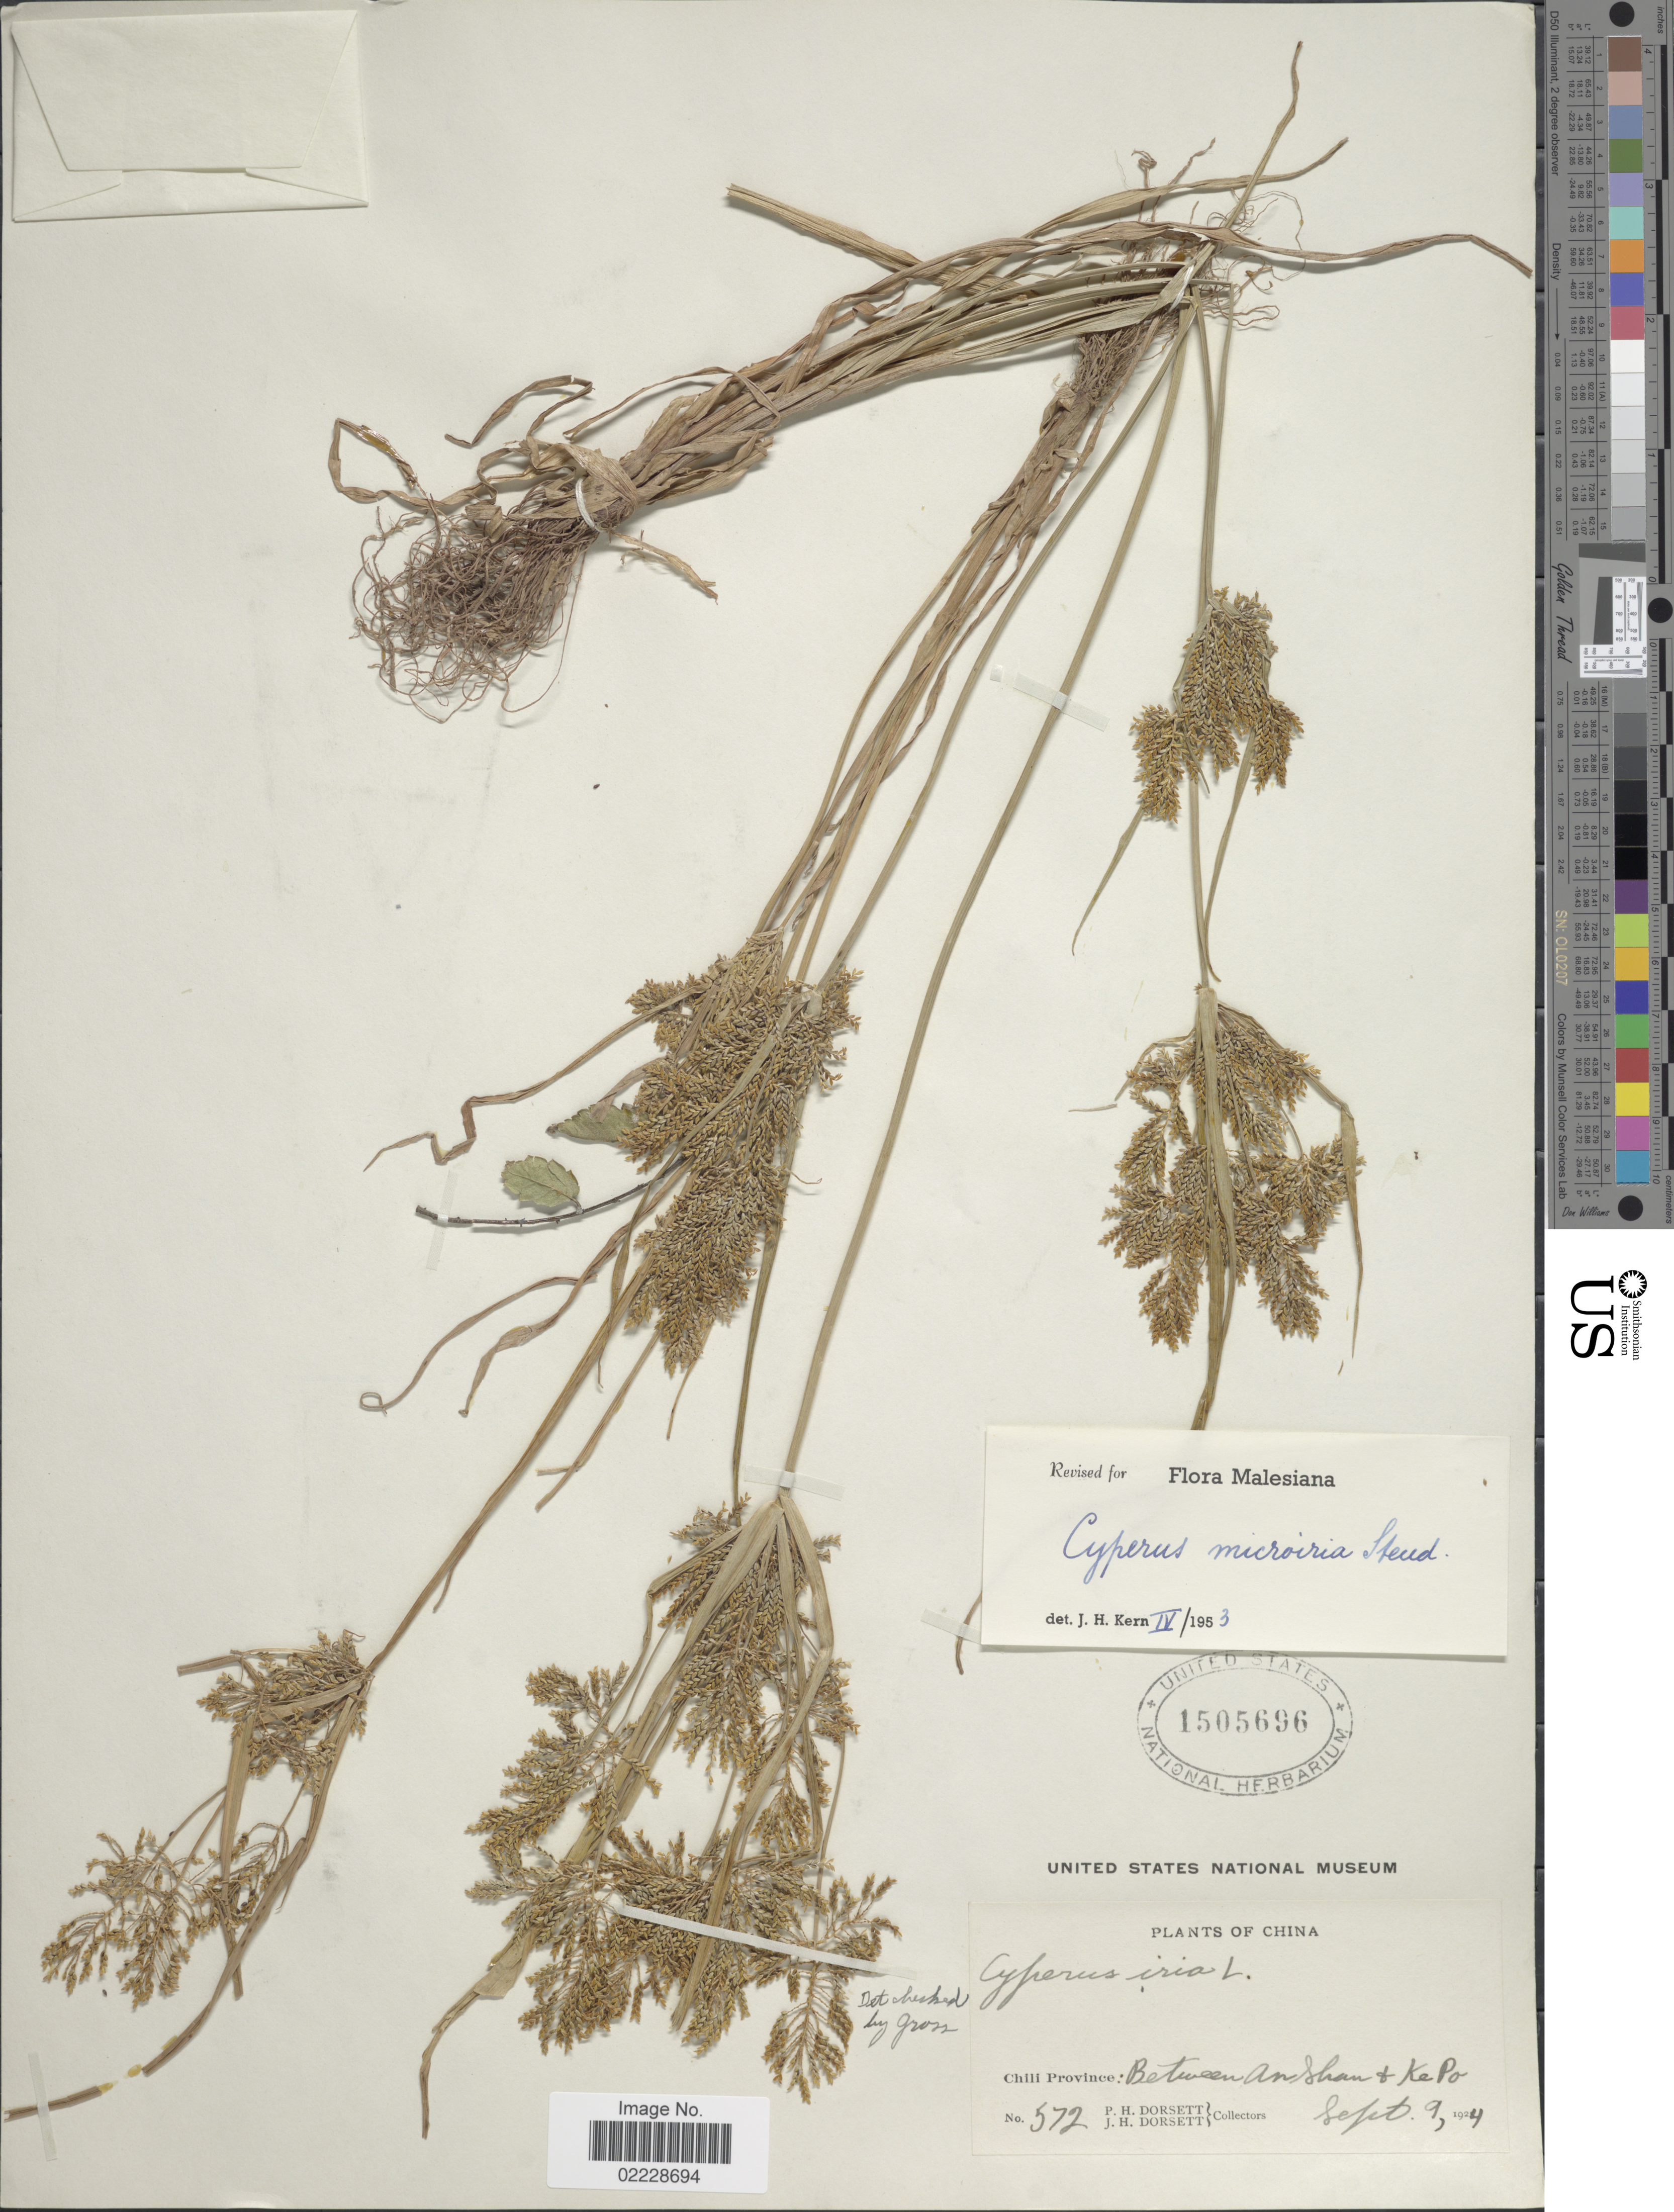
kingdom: Plantae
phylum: Tracheophyta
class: Liliopsida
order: Poales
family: Cyperaceae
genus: Cyperus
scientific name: Cyperus microiria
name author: Steud.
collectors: P. H. Dorsett & J. Dorsett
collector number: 572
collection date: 1924-09-09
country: China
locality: Chili Province: Between An Shan + Ke Po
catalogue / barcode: US 1505696